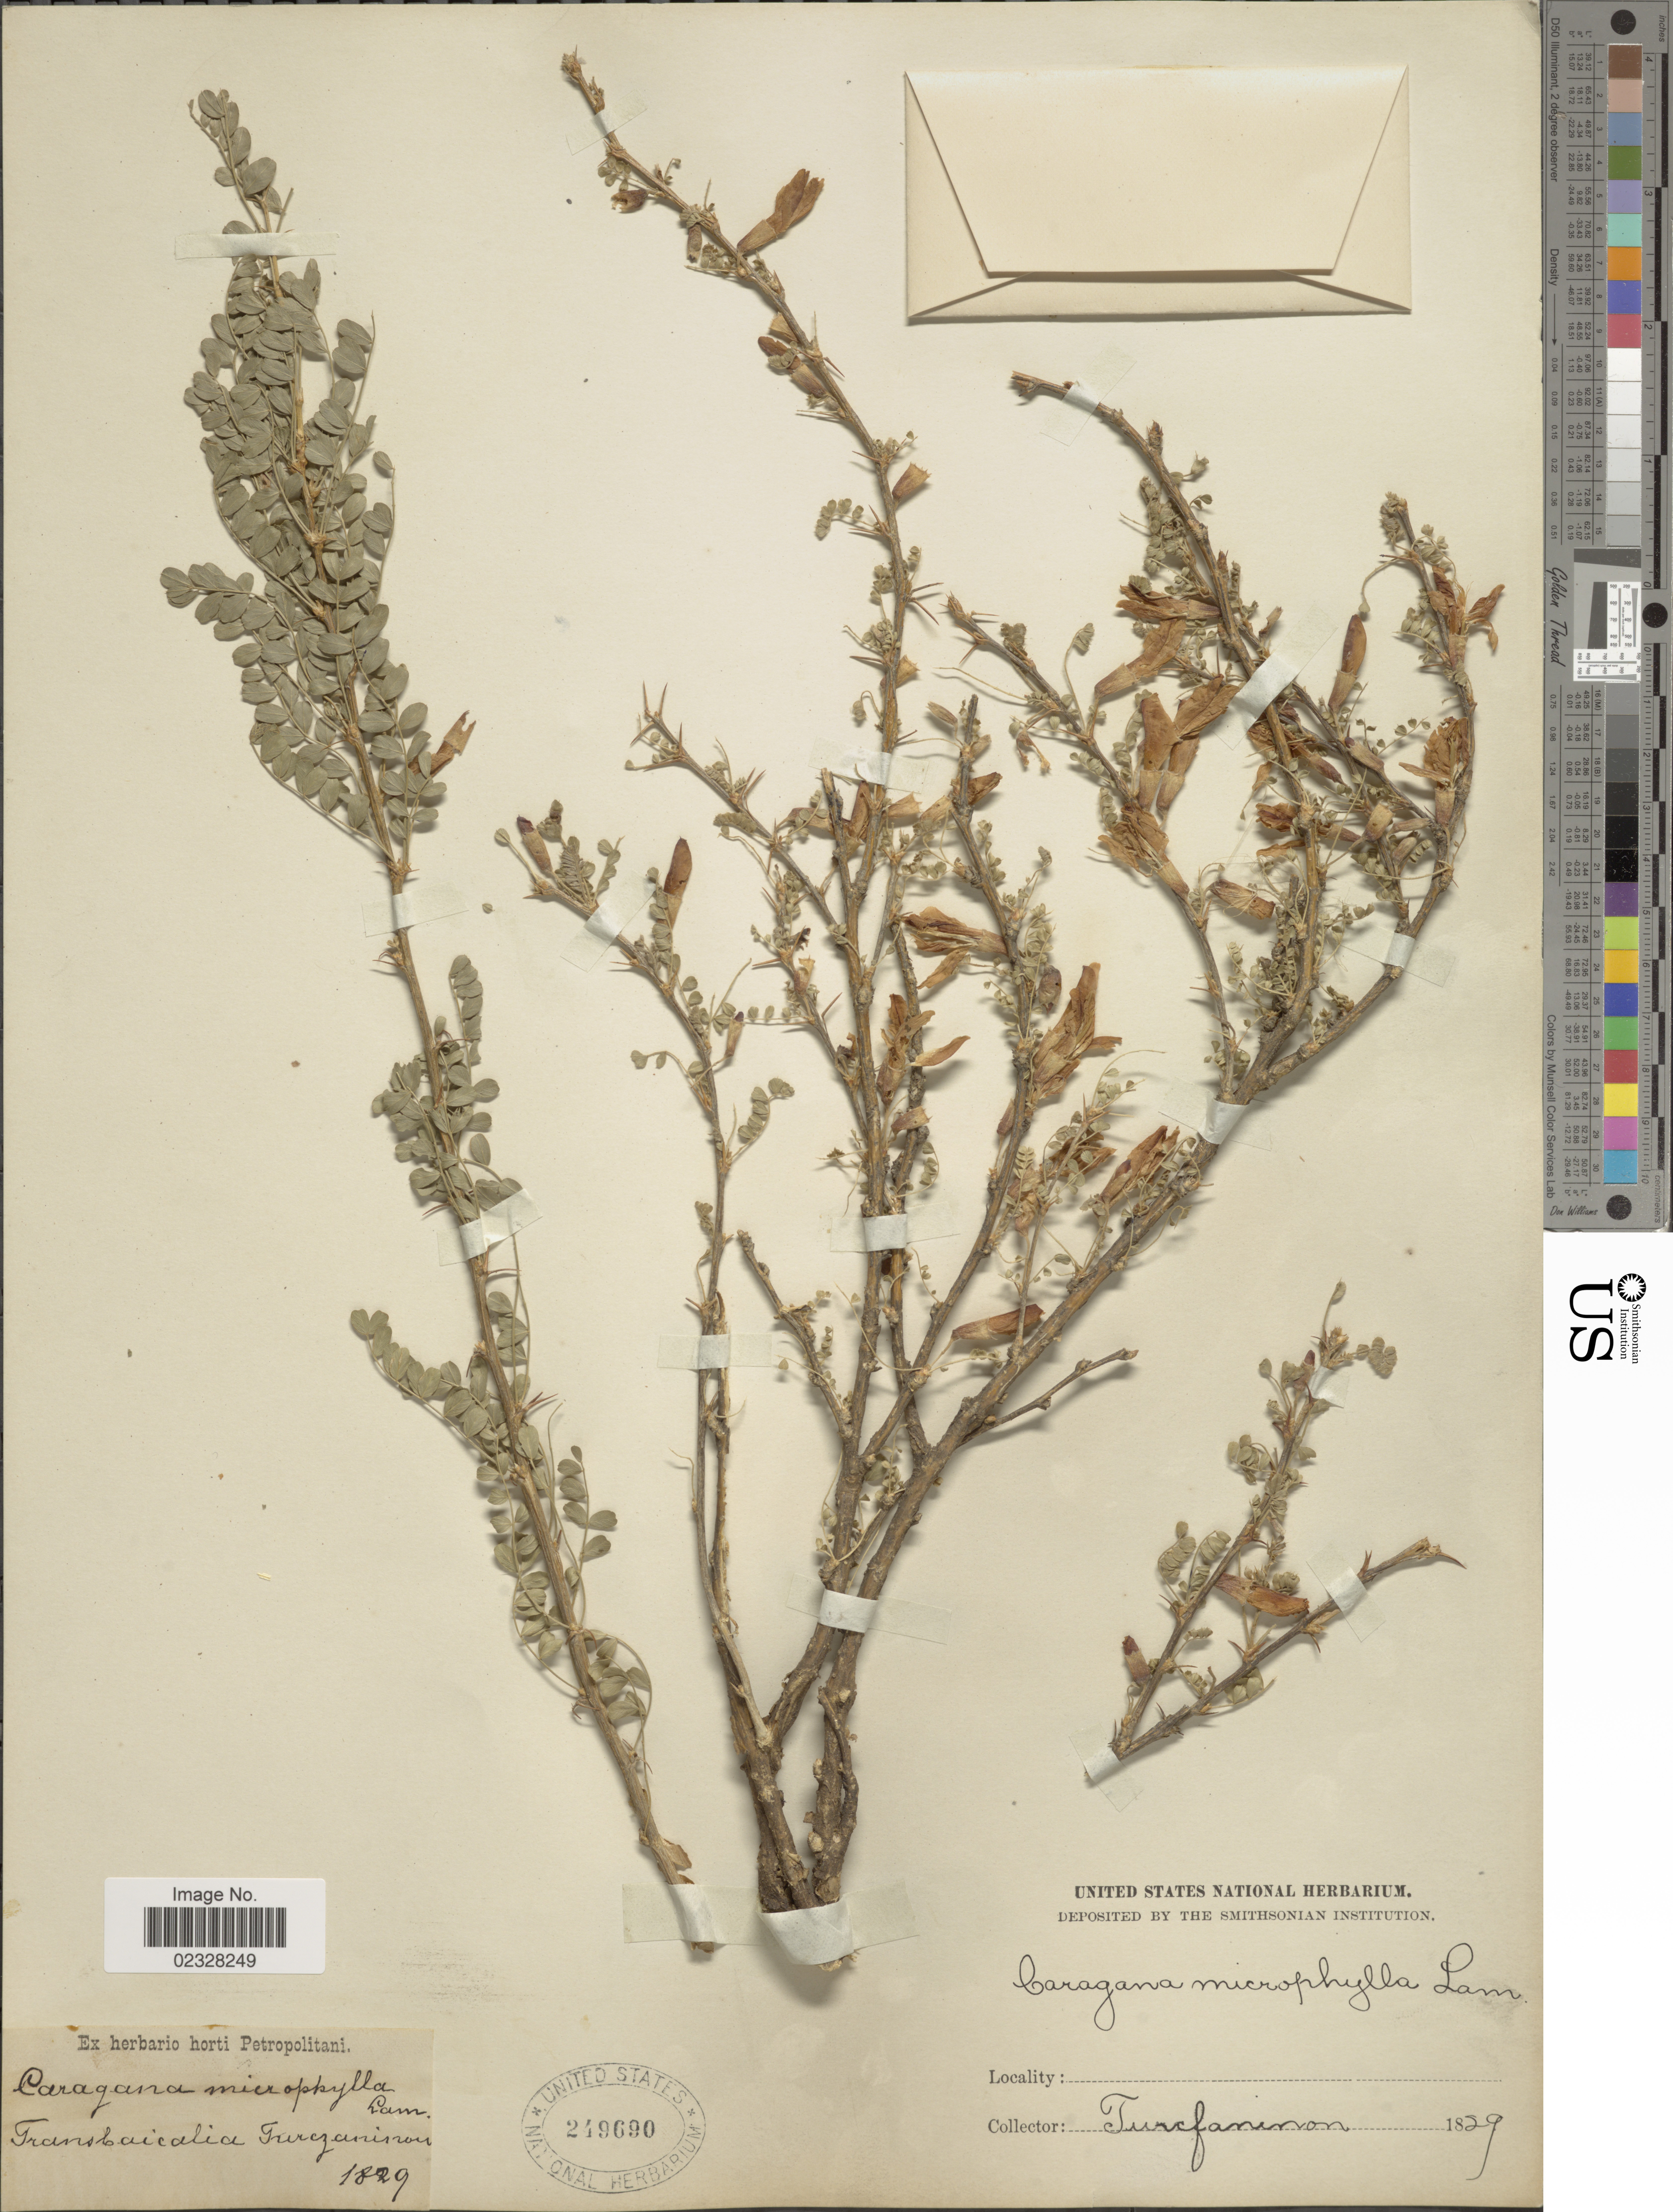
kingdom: Plantae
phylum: Tracheophyta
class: Magnoliopsida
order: Fabales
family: Fabaceae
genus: Caragana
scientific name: Caragana microphylla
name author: Lam.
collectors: Turczaninov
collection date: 1829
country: Russian Federation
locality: Transbaicalia.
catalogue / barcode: US 249690